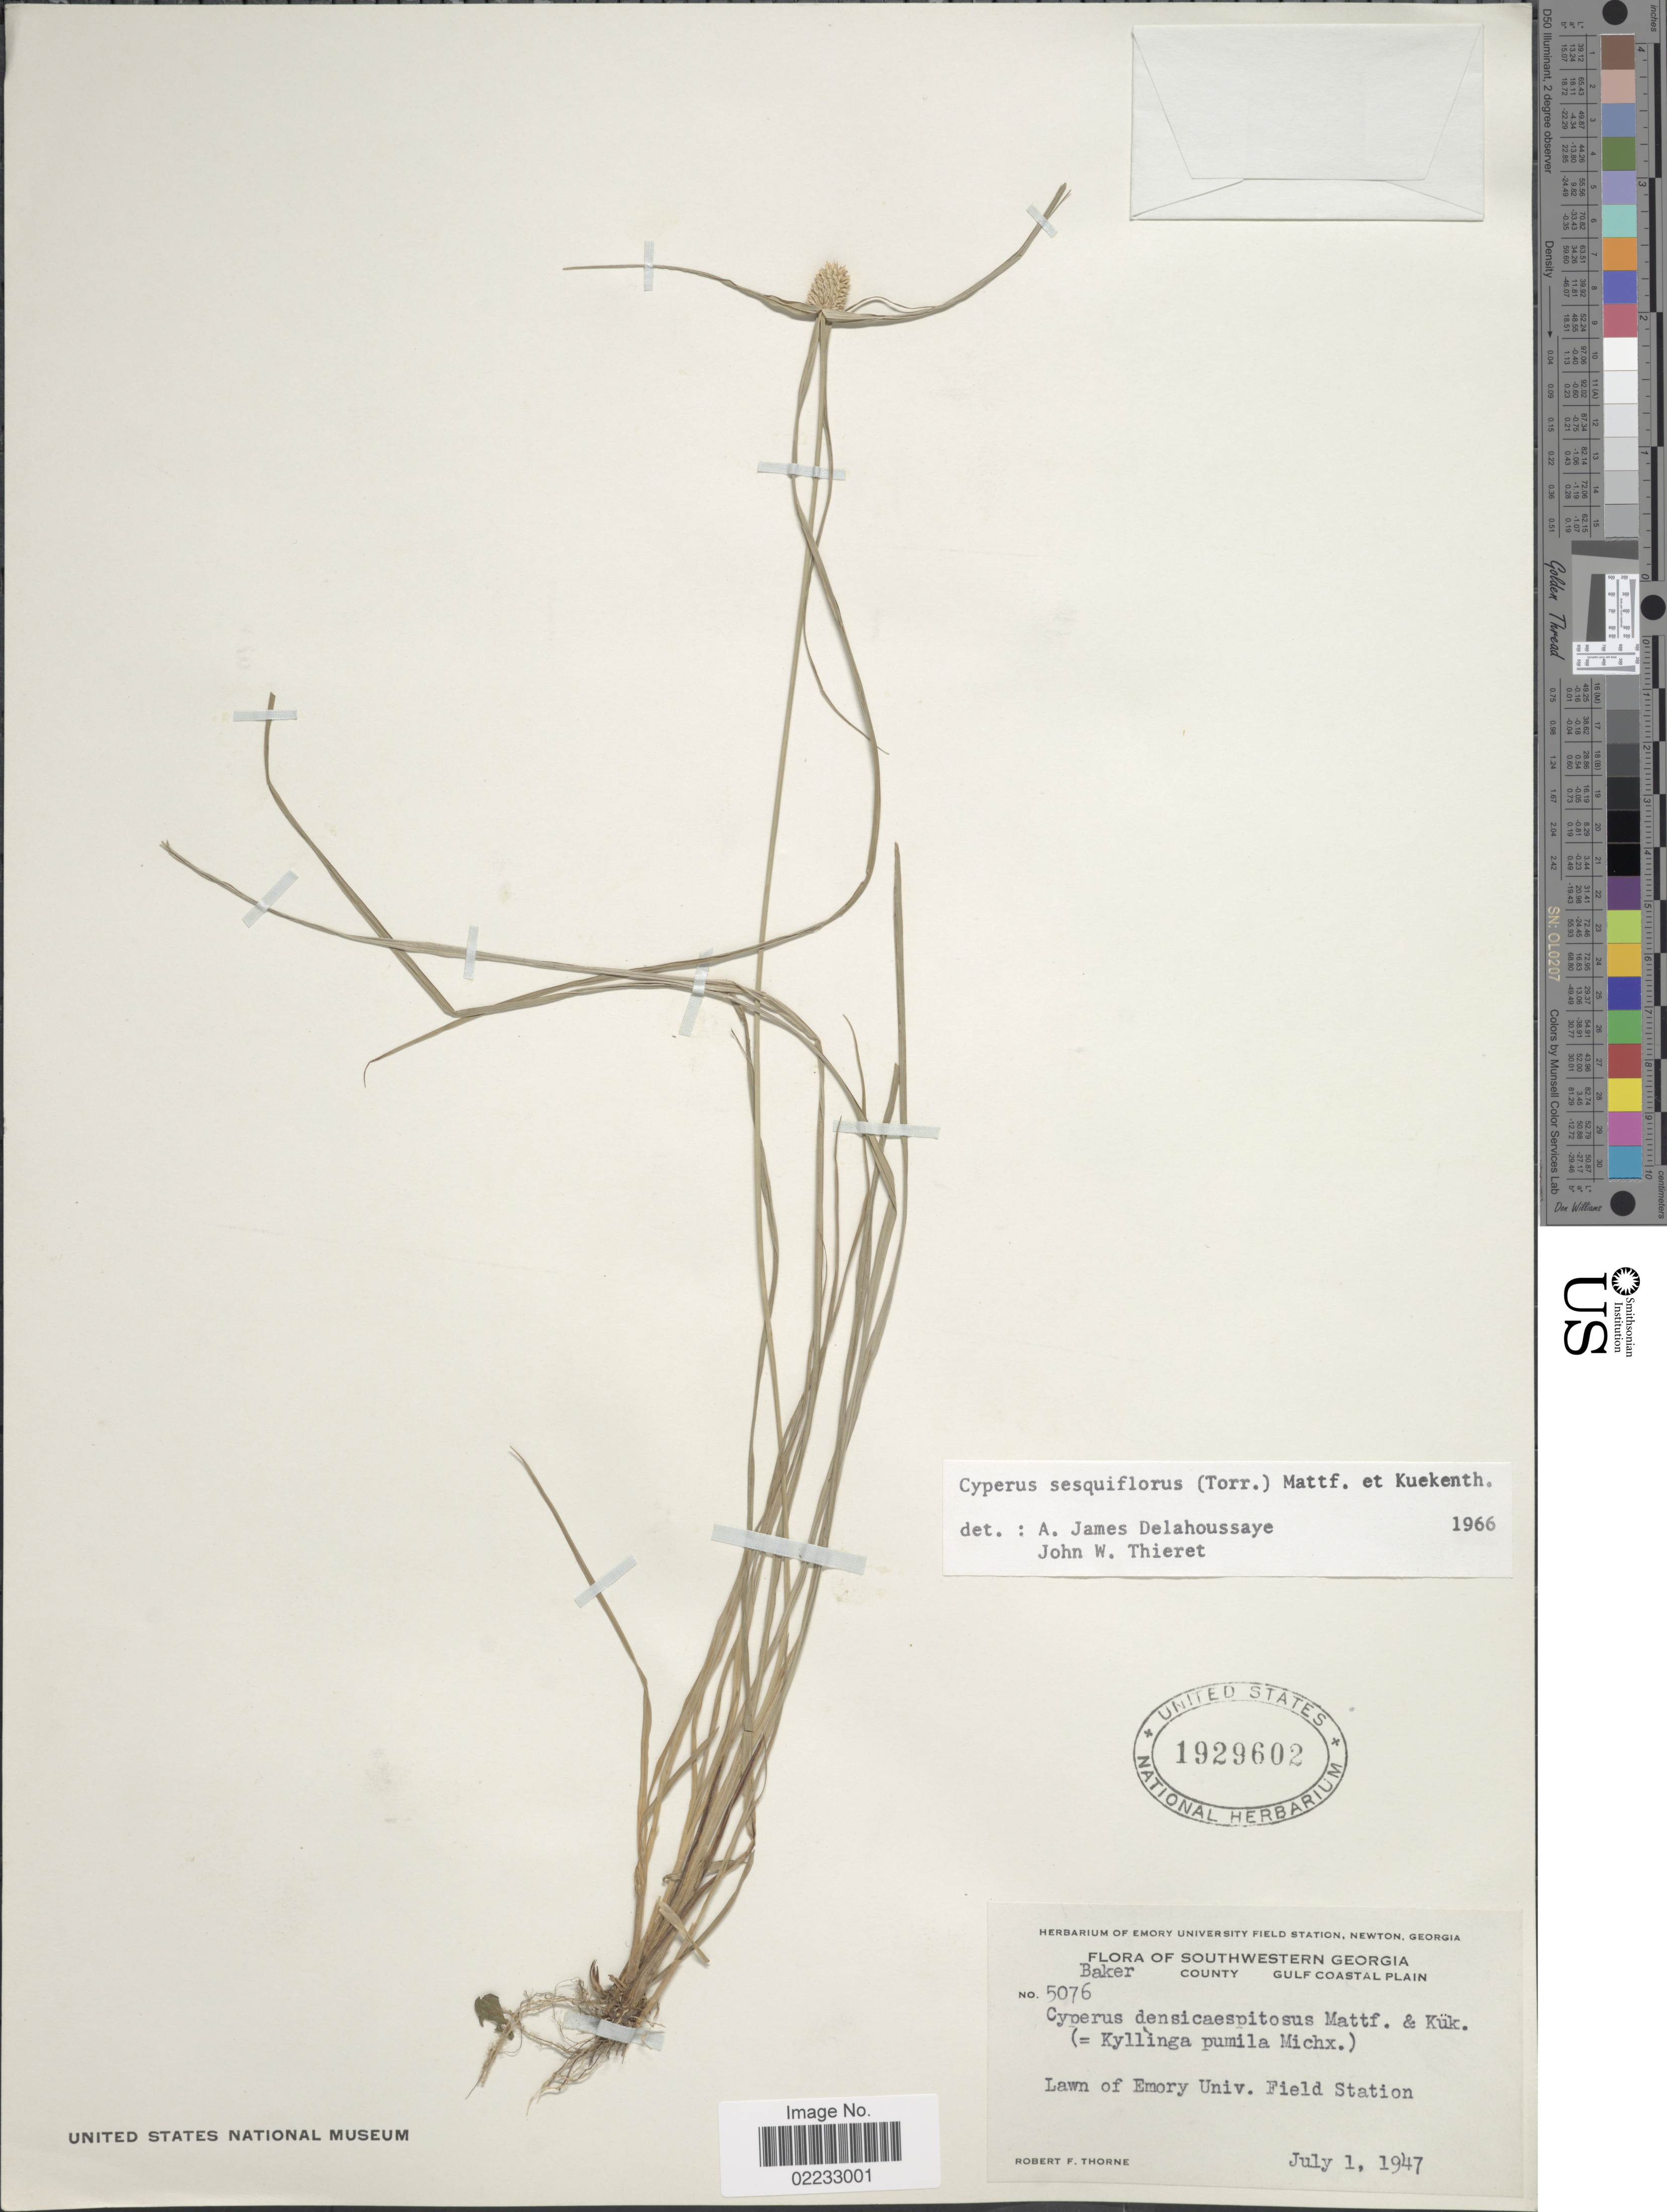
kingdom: Plantae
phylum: Tracheophyta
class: Liliopsida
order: Poales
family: Cyperaceae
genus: Cyperus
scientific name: Cyperus sesquiflorus subsp. sesquiflorus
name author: (Torr.) Mattf. & Kük.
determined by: Strong, M. T., (US), Smithsonian Institution - National Museum of Natural History (UNITED STATES)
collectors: R. F. Thorne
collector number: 5076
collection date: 1947-07-01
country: United States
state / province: Georgia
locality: Southwestern Georgia, Baker County, Gulf Coastal Plain, Lawn of Emory Univ. Field Station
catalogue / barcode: US 1929602